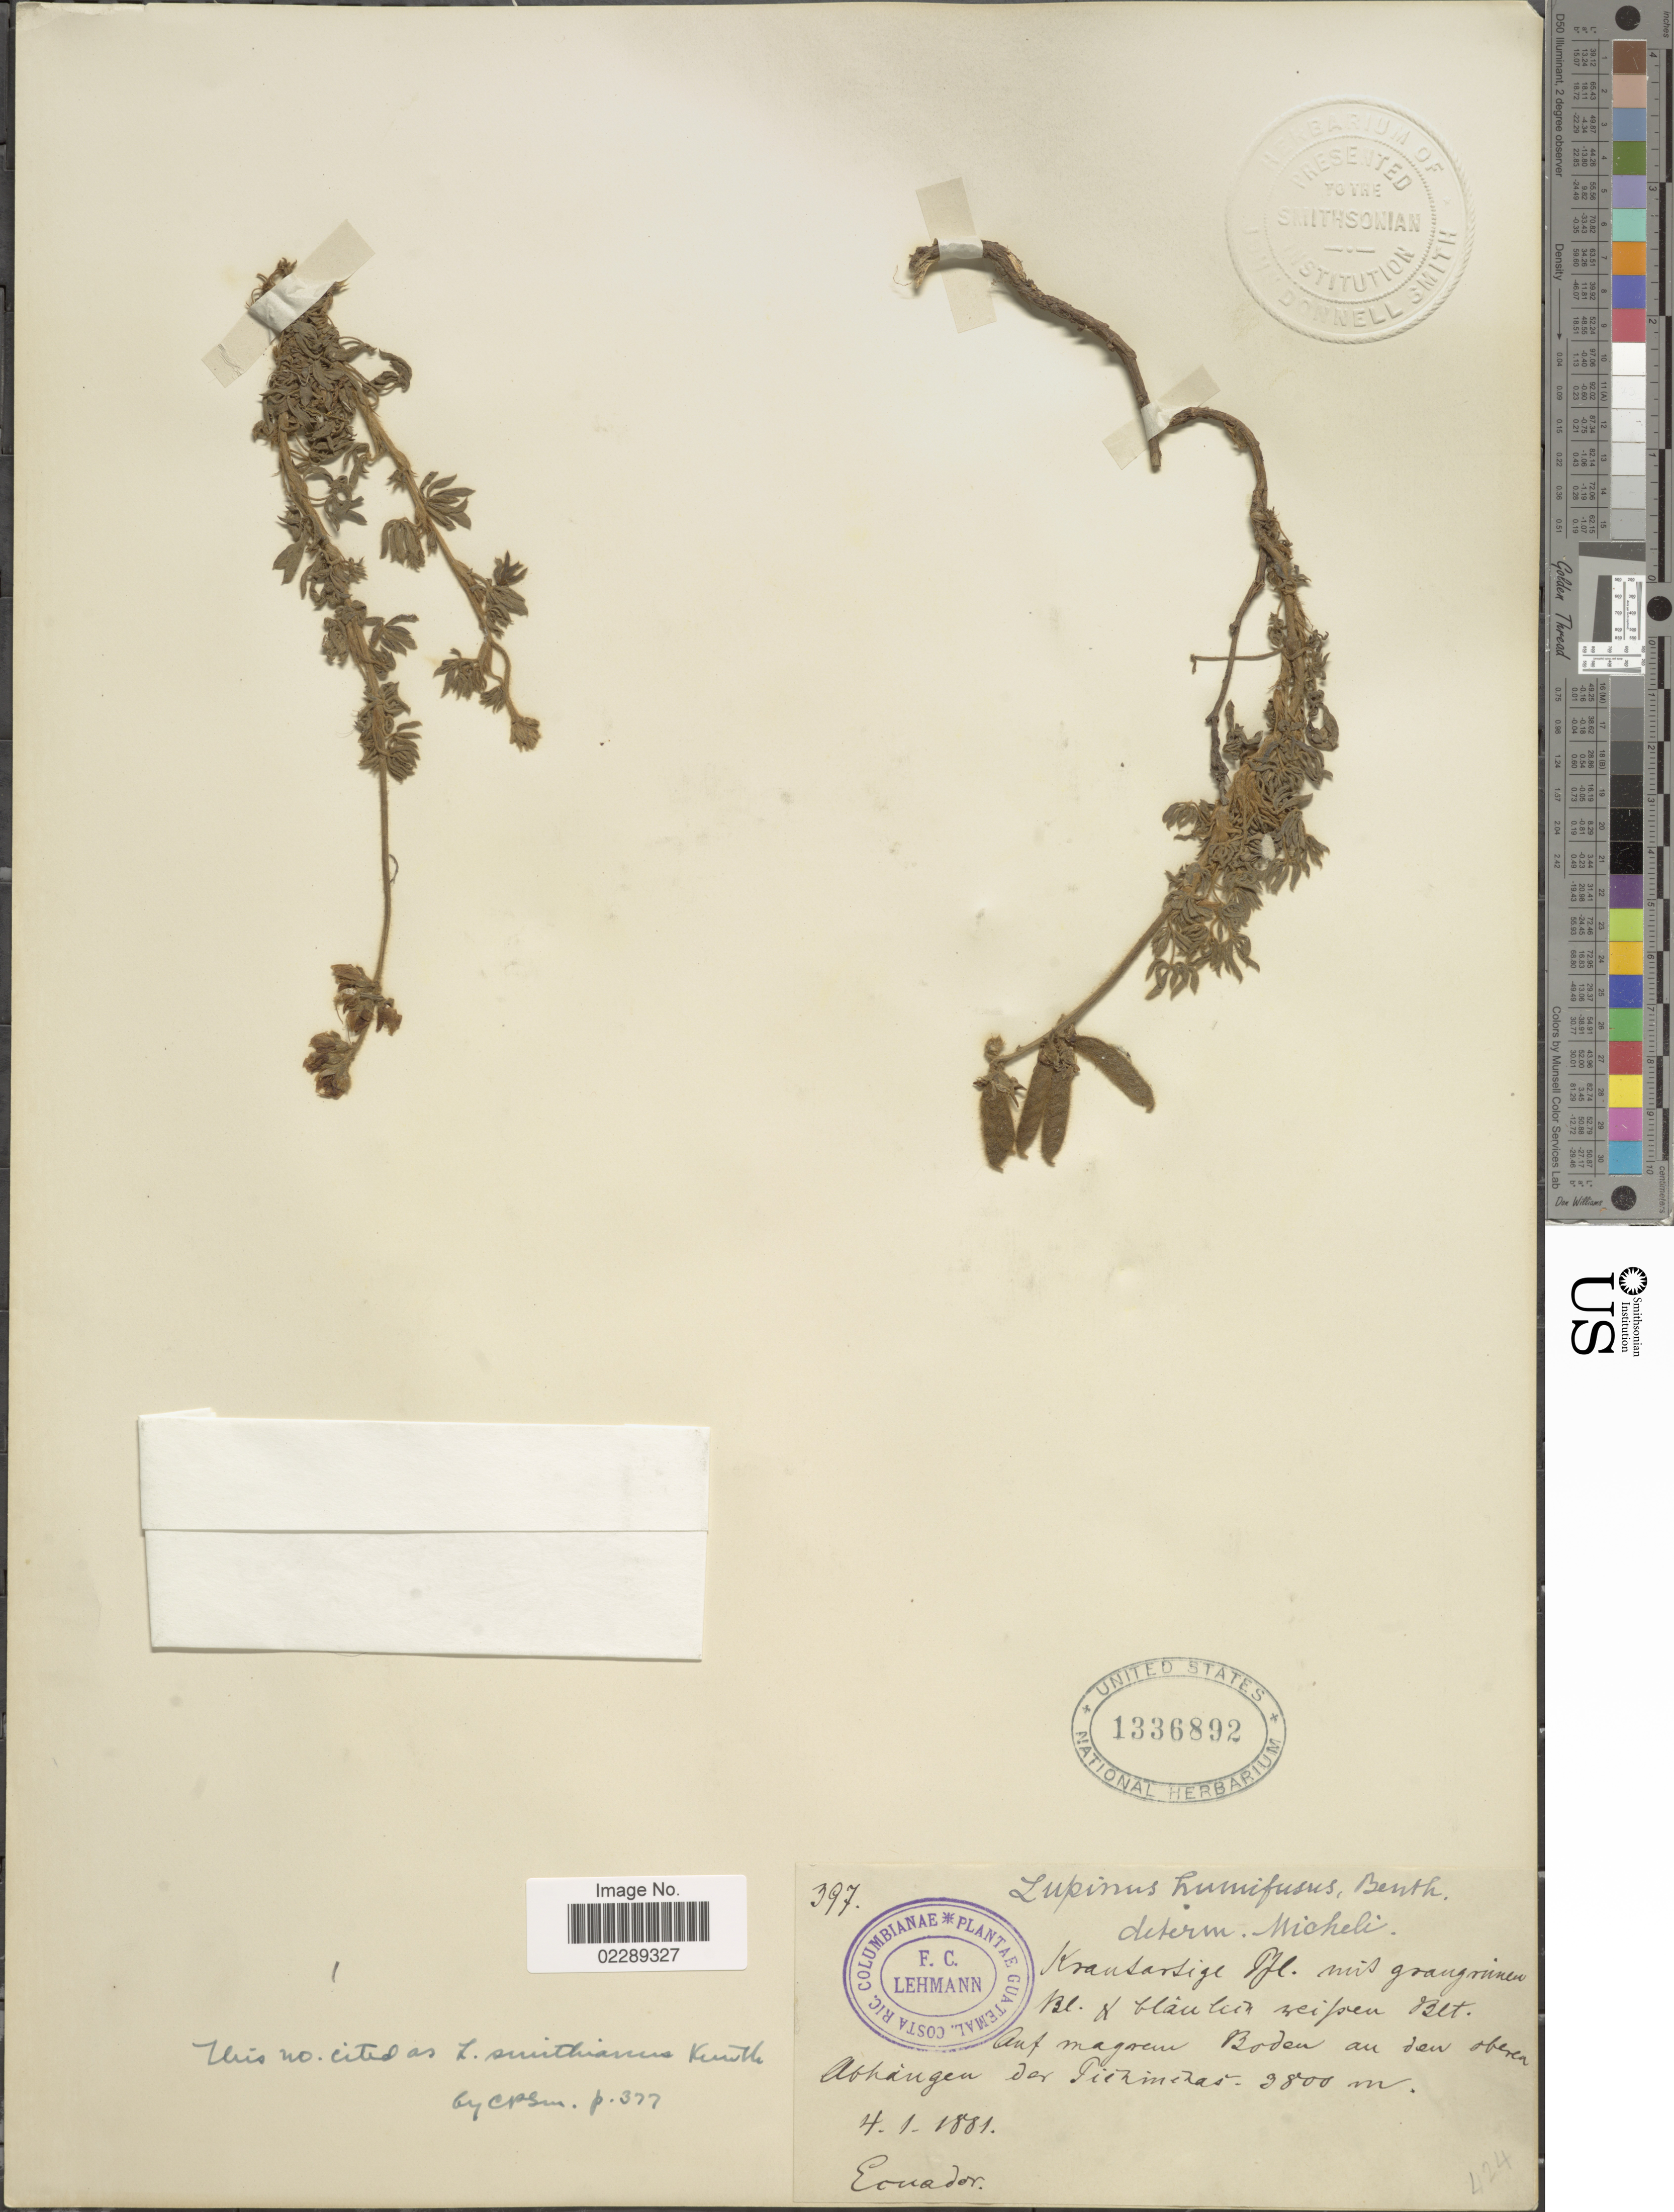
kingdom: Plantae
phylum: Tracheophyta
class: Magnoliopsida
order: Fabales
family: Fabaceae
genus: Lupinus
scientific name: Lupinus smithianus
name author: Kunth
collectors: F. C. Lehmann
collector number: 397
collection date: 1881-01-04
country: Ecuador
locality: Auf magerem Boden au den oberen Abhangen der Pichinchas.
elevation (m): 3800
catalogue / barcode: US 1336892